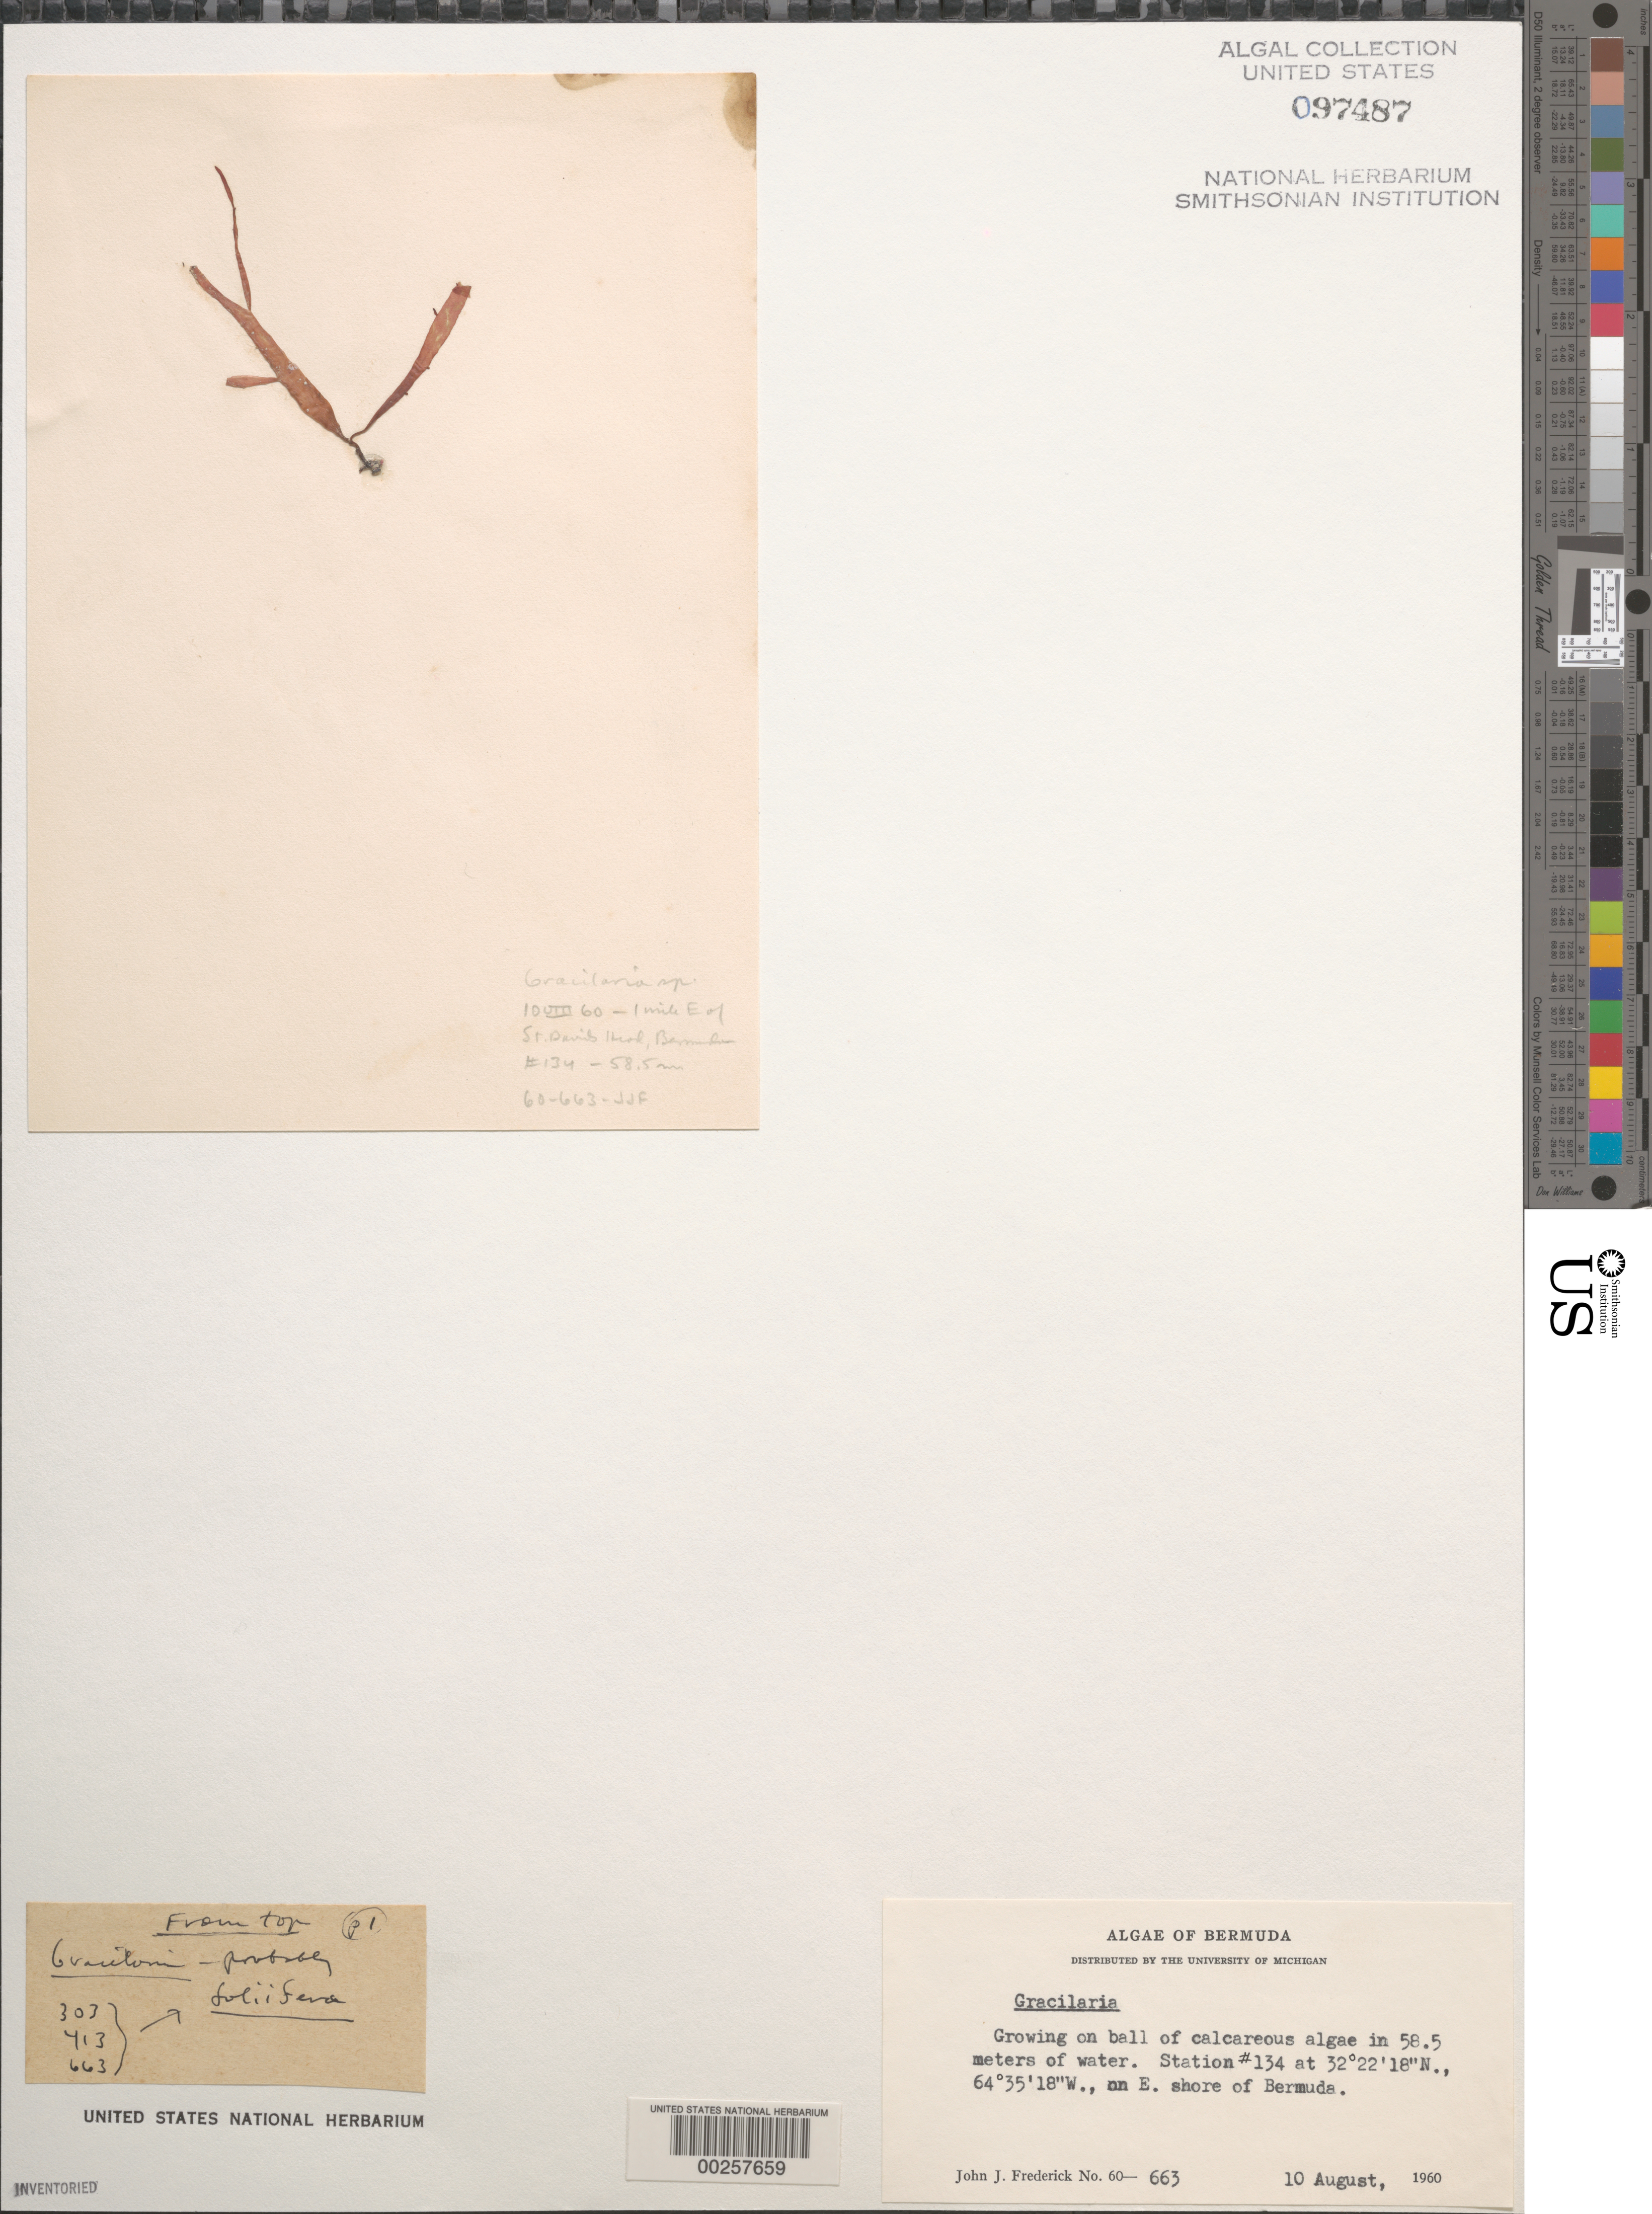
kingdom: Plantae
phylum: Rhodophyta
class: Florideophyceae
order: Gracilariales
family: Gracilariaceae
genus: Gracilaria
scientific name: Gracilaria sp.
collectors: J. Frederick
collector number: JJF 60-663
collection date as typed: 10 Aug 1960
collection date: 1960-08-10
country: Bermuda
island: Bermuda Island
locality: East shore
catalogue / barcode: US 97487